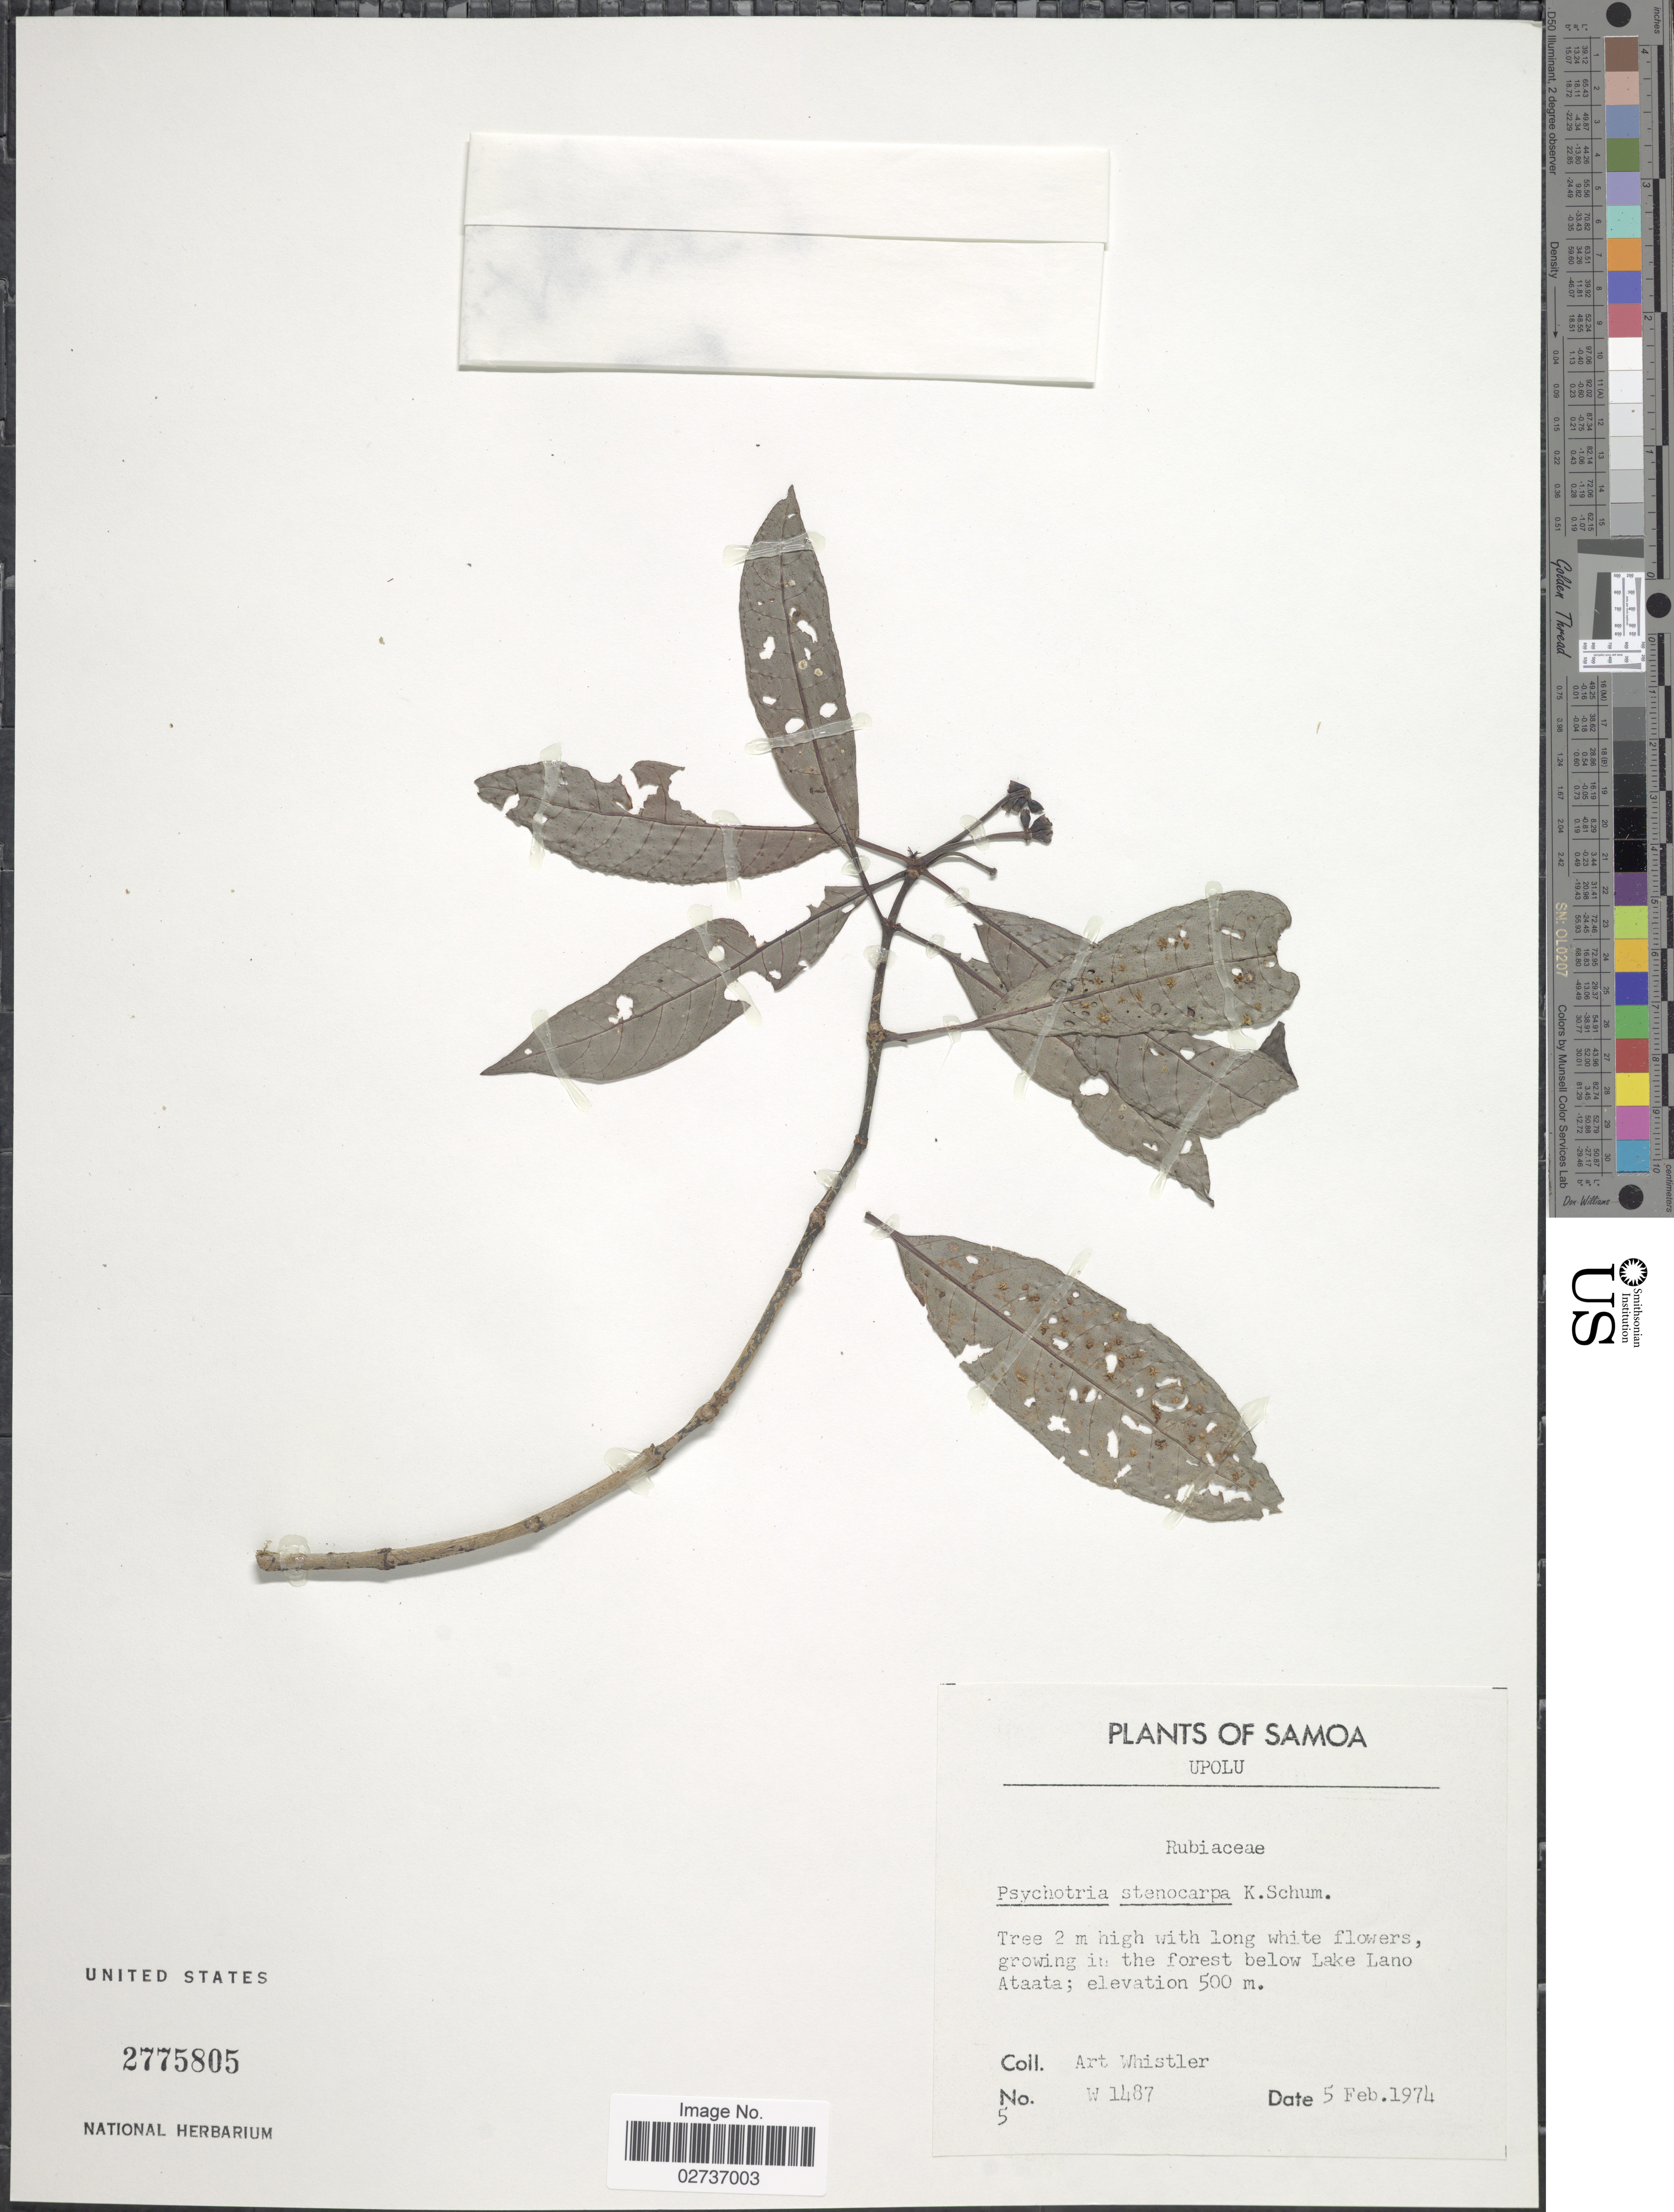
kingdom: Plantae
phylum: Tracheophyta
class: Magnoliopsida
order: Gentianales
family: Rubiaceae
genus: Psychotria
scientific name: Psychotria stenocarpa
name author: K. Schum.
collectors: A. Whistler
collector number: W1487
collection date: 1974-02-05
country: Samoa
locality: Samoa. Upolu. Growing in the forest below Lake Lano Ataata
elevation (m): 500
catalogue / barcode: US 2775805